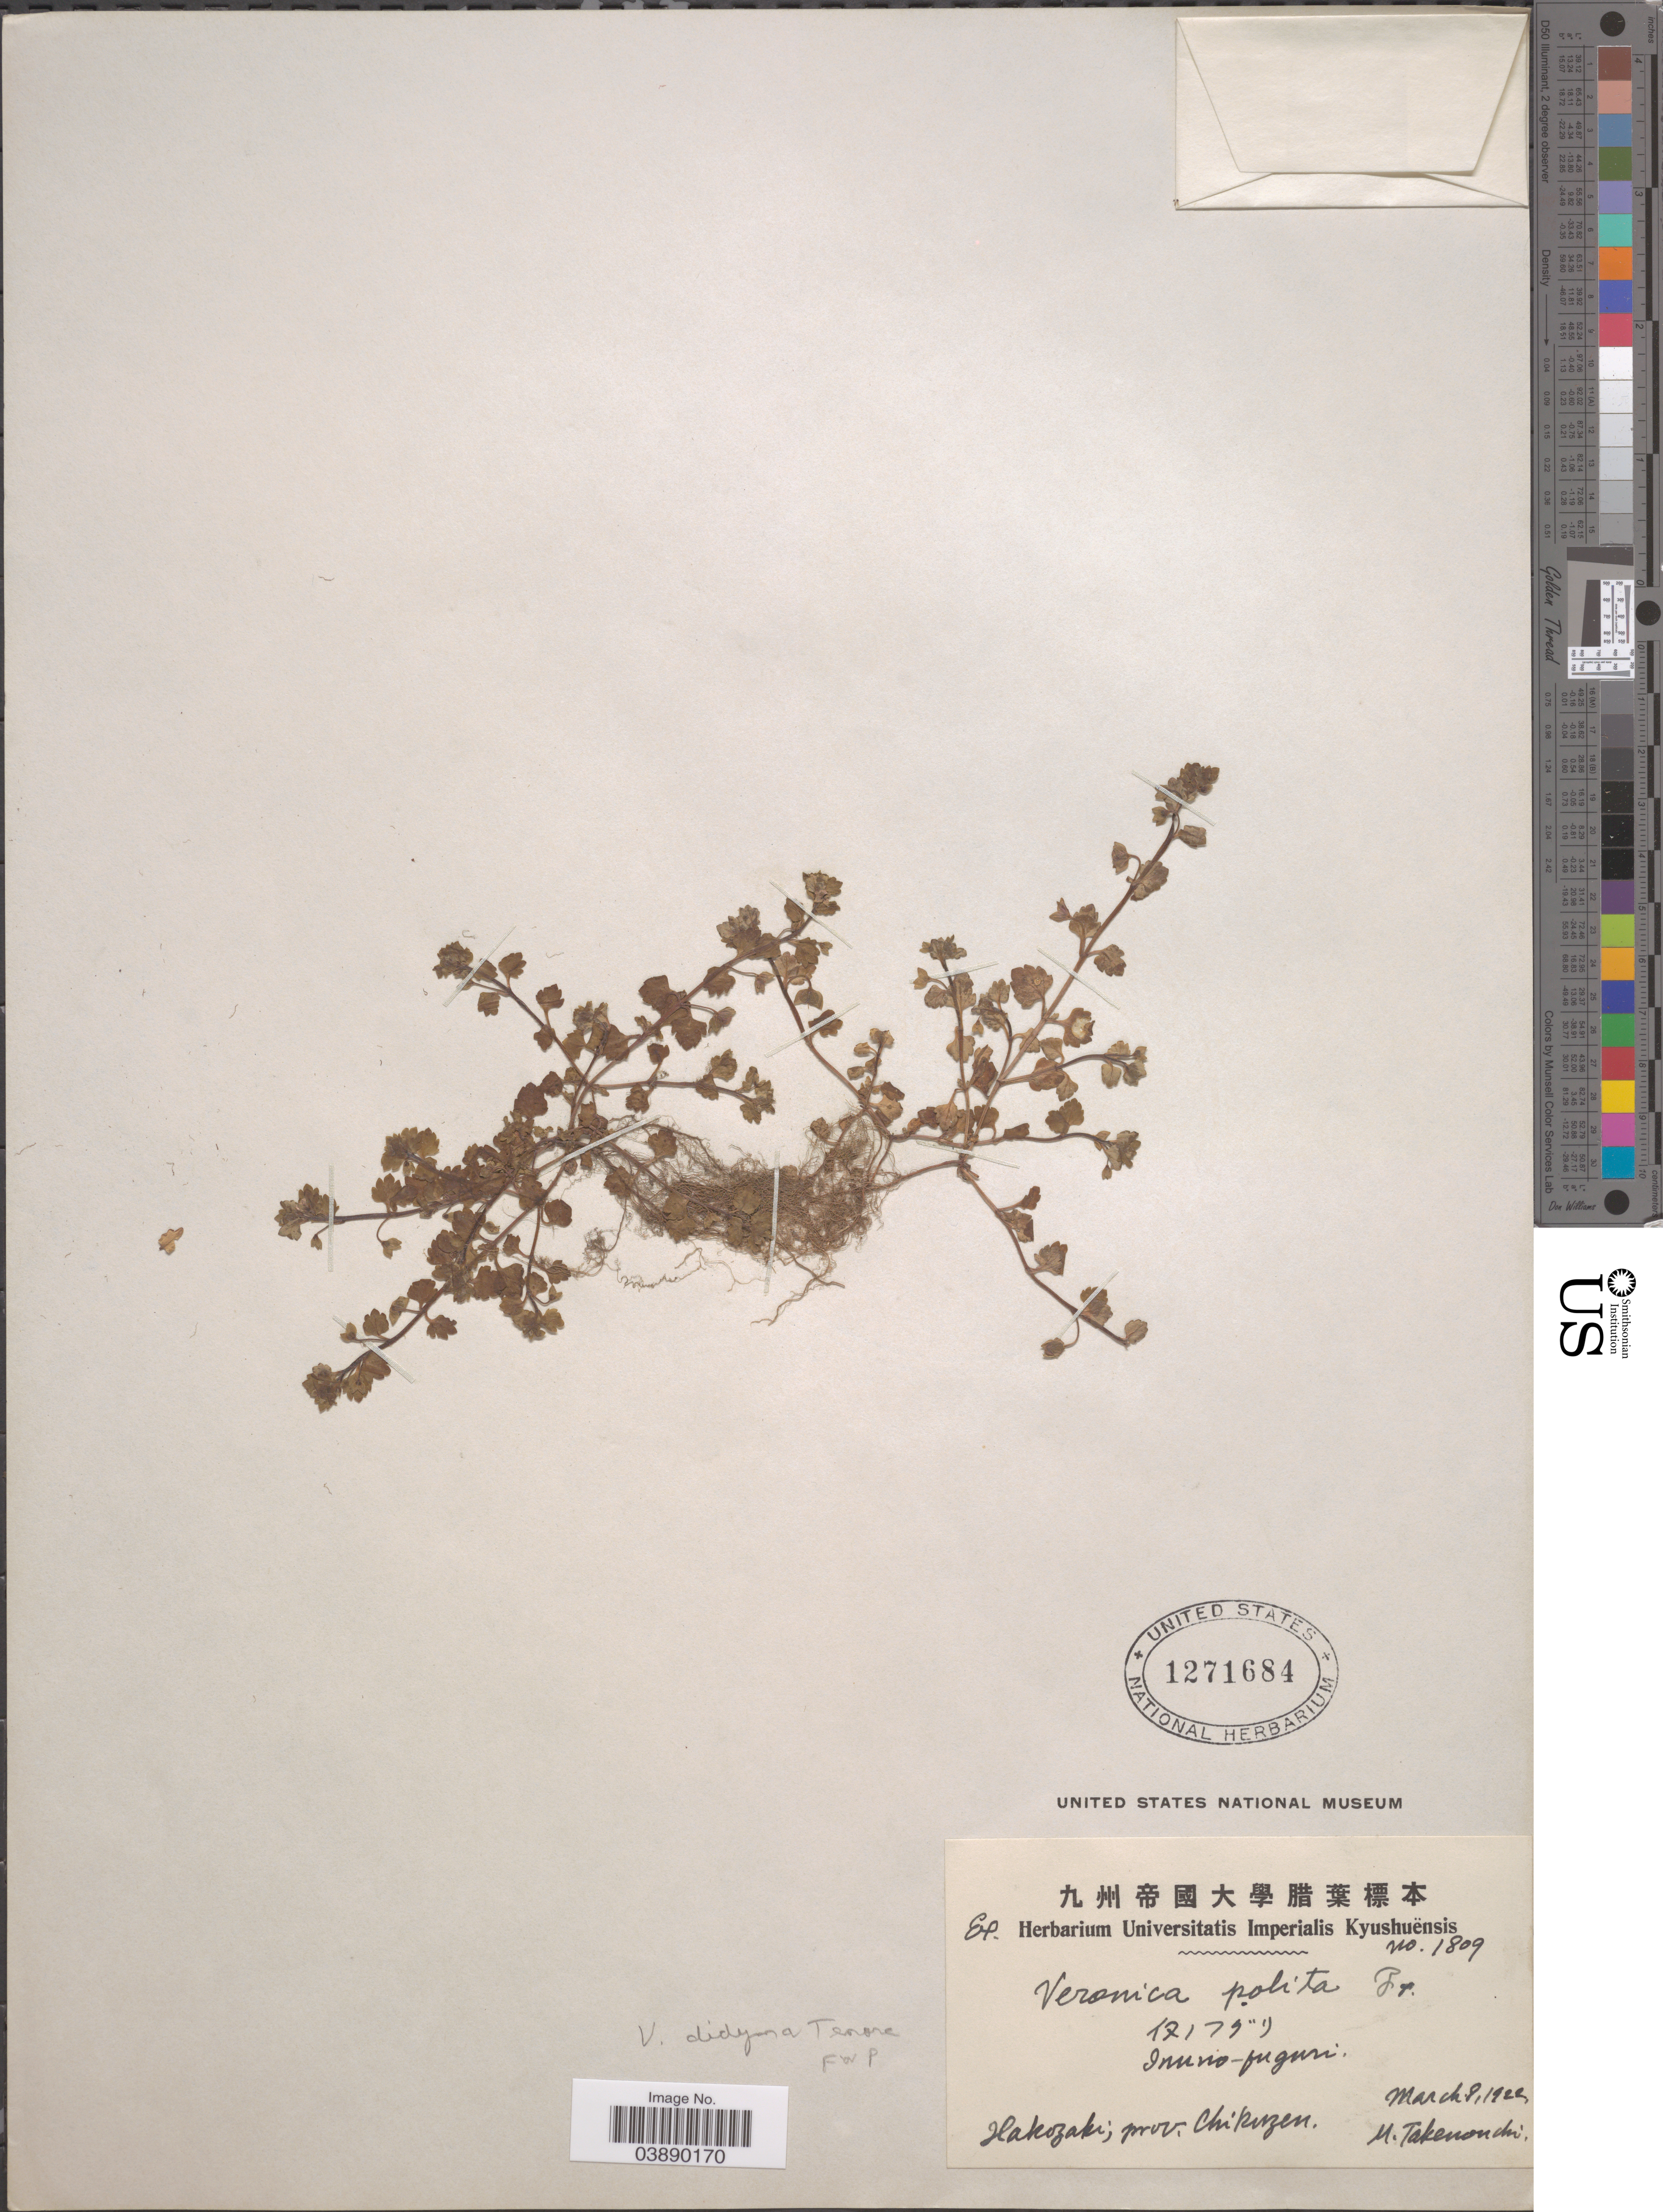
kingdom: Plantae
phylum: Tracheophyta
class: Magnoliopsida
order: Lamiales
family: Plantaginaceae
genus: Veronica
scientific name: Veronica didyma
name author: Ten.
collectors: M. Takenouchi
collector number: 1809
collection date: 1922-03-08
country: Japan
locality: Hakozaki; prov. Chikuzen.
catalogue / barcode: US 1271684